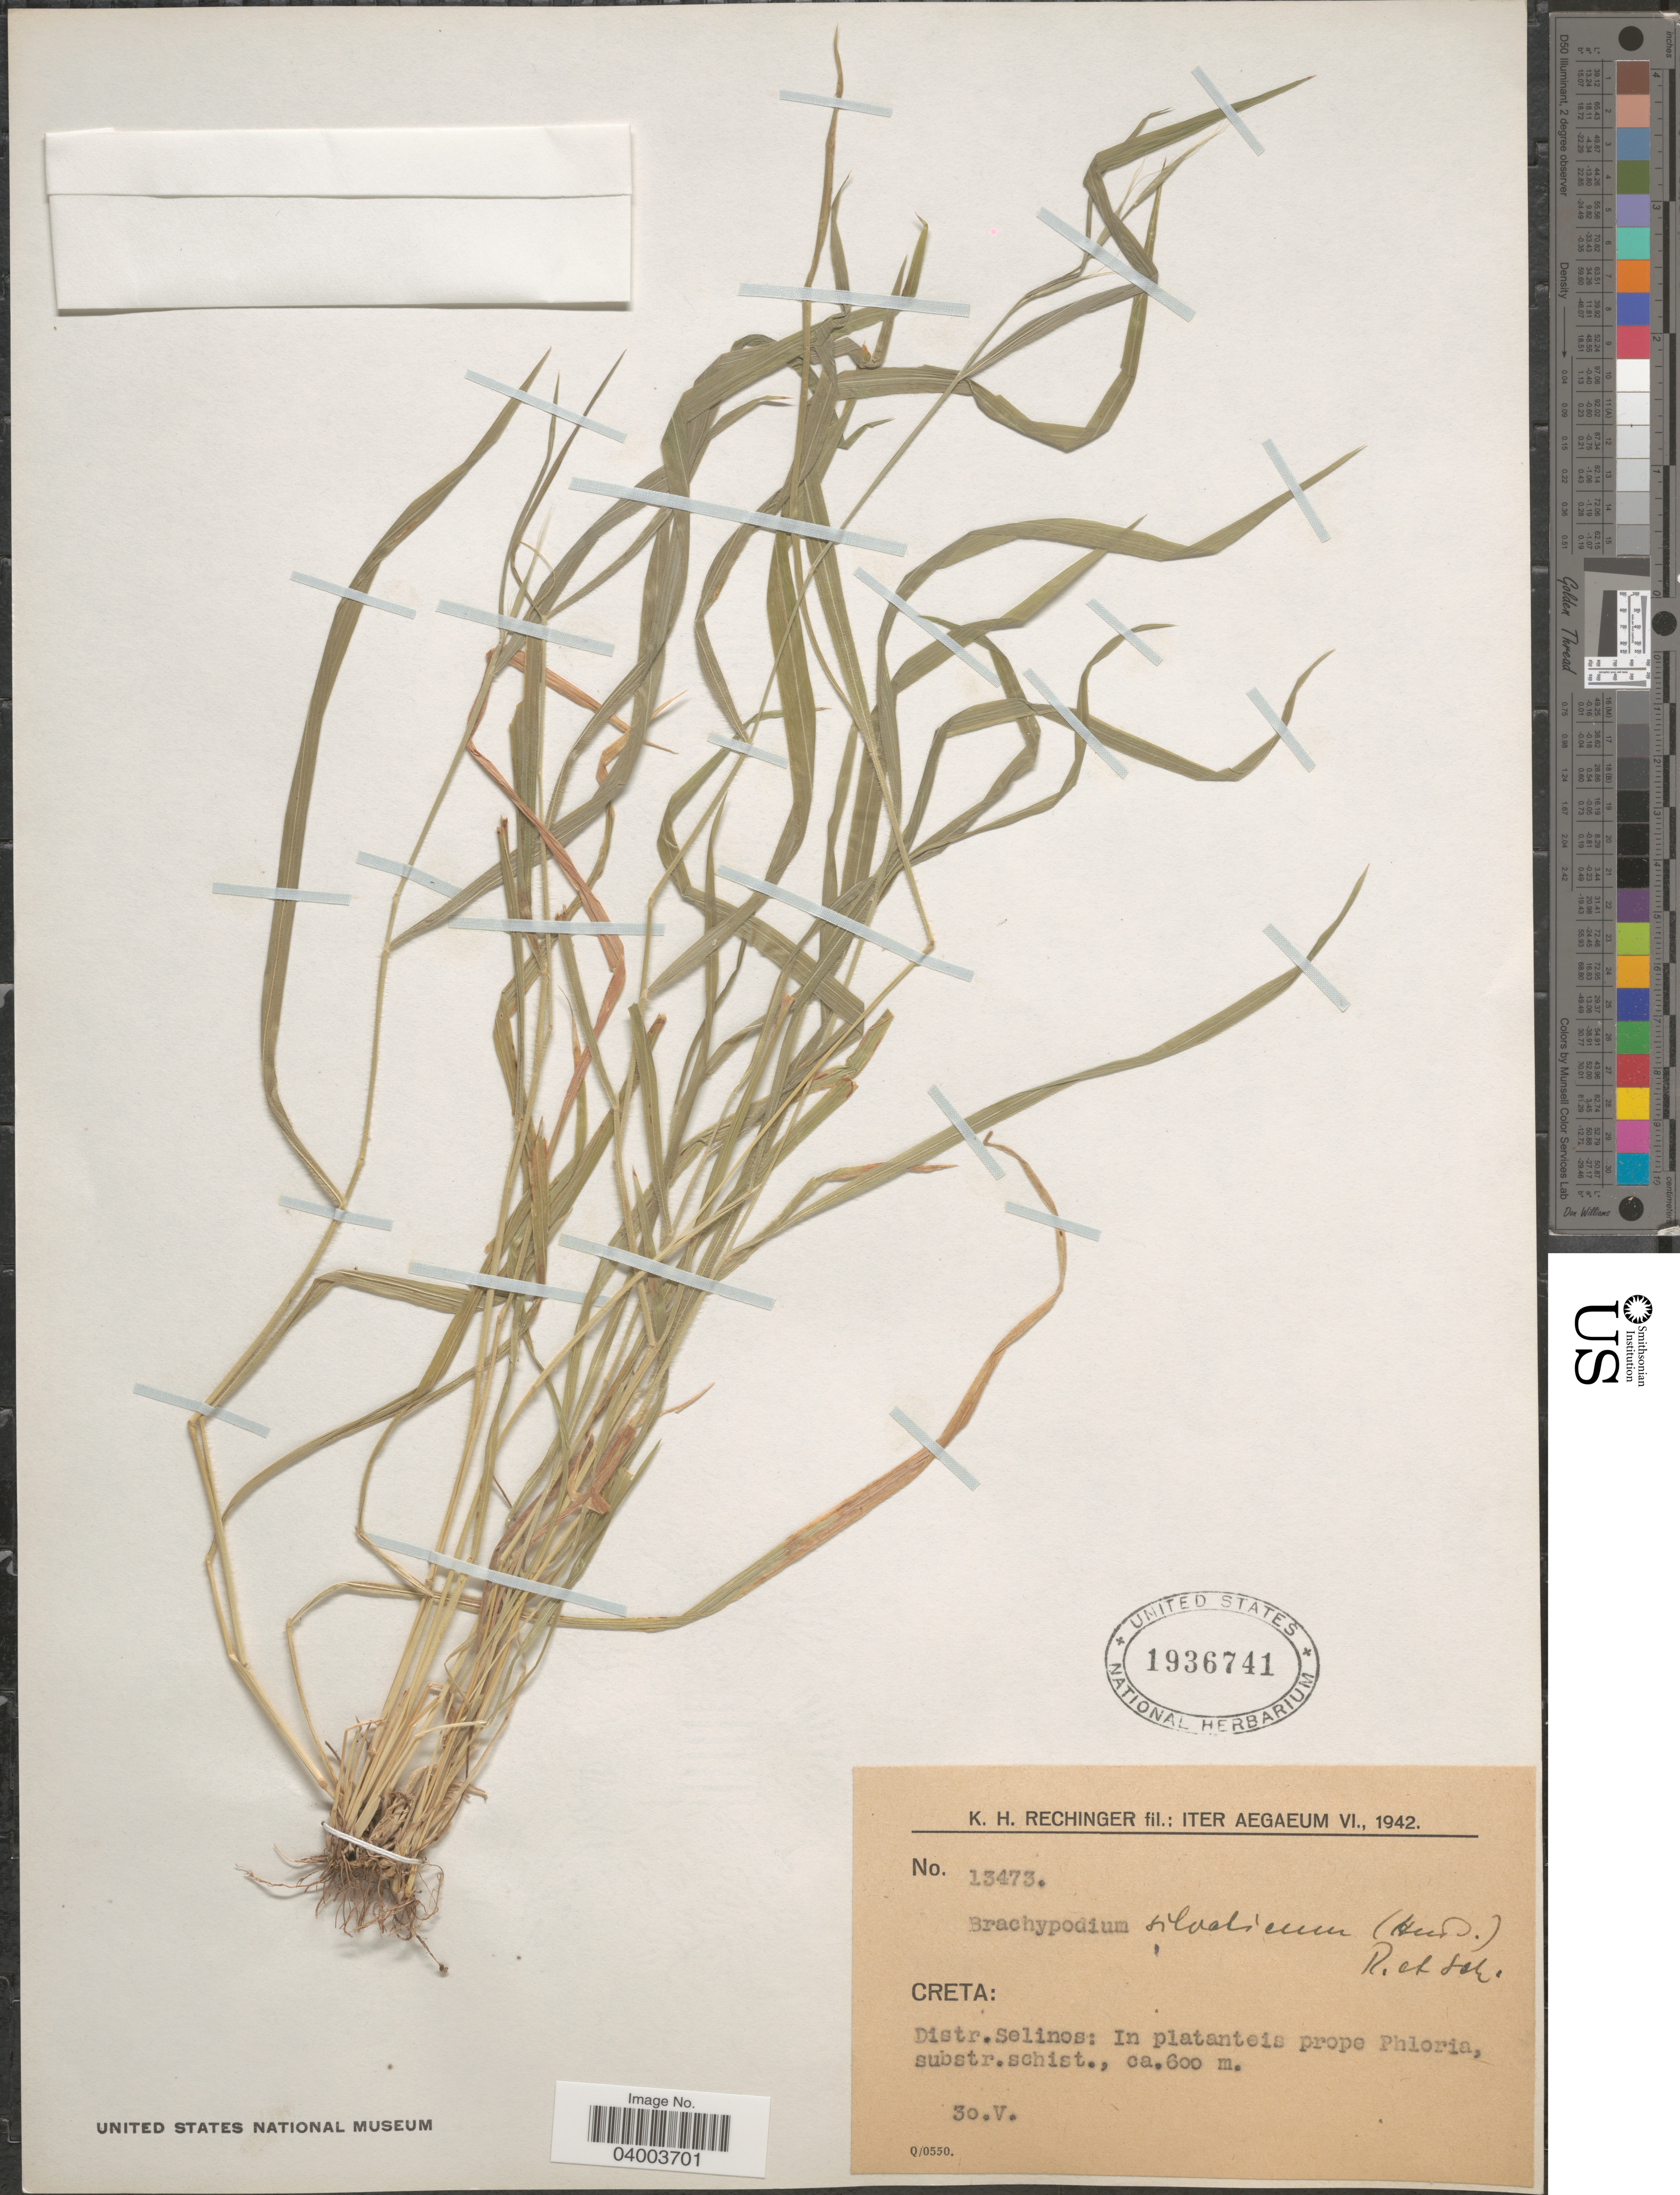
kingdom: Plantae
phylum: Tracheophyta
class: Liliopsida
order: Poales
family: Poaceae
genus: Brachypodium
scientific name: Brachypodium sylvaticum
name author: (Huds.) P. Beauv.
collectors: K. H. Rechinger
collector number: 13473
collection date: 1942-05-30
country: Greece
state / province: Crete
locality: Creta: Distr. Selinos: In platanteis prope Phloria, substr. schist.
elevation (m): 600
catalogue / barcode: US 1936741